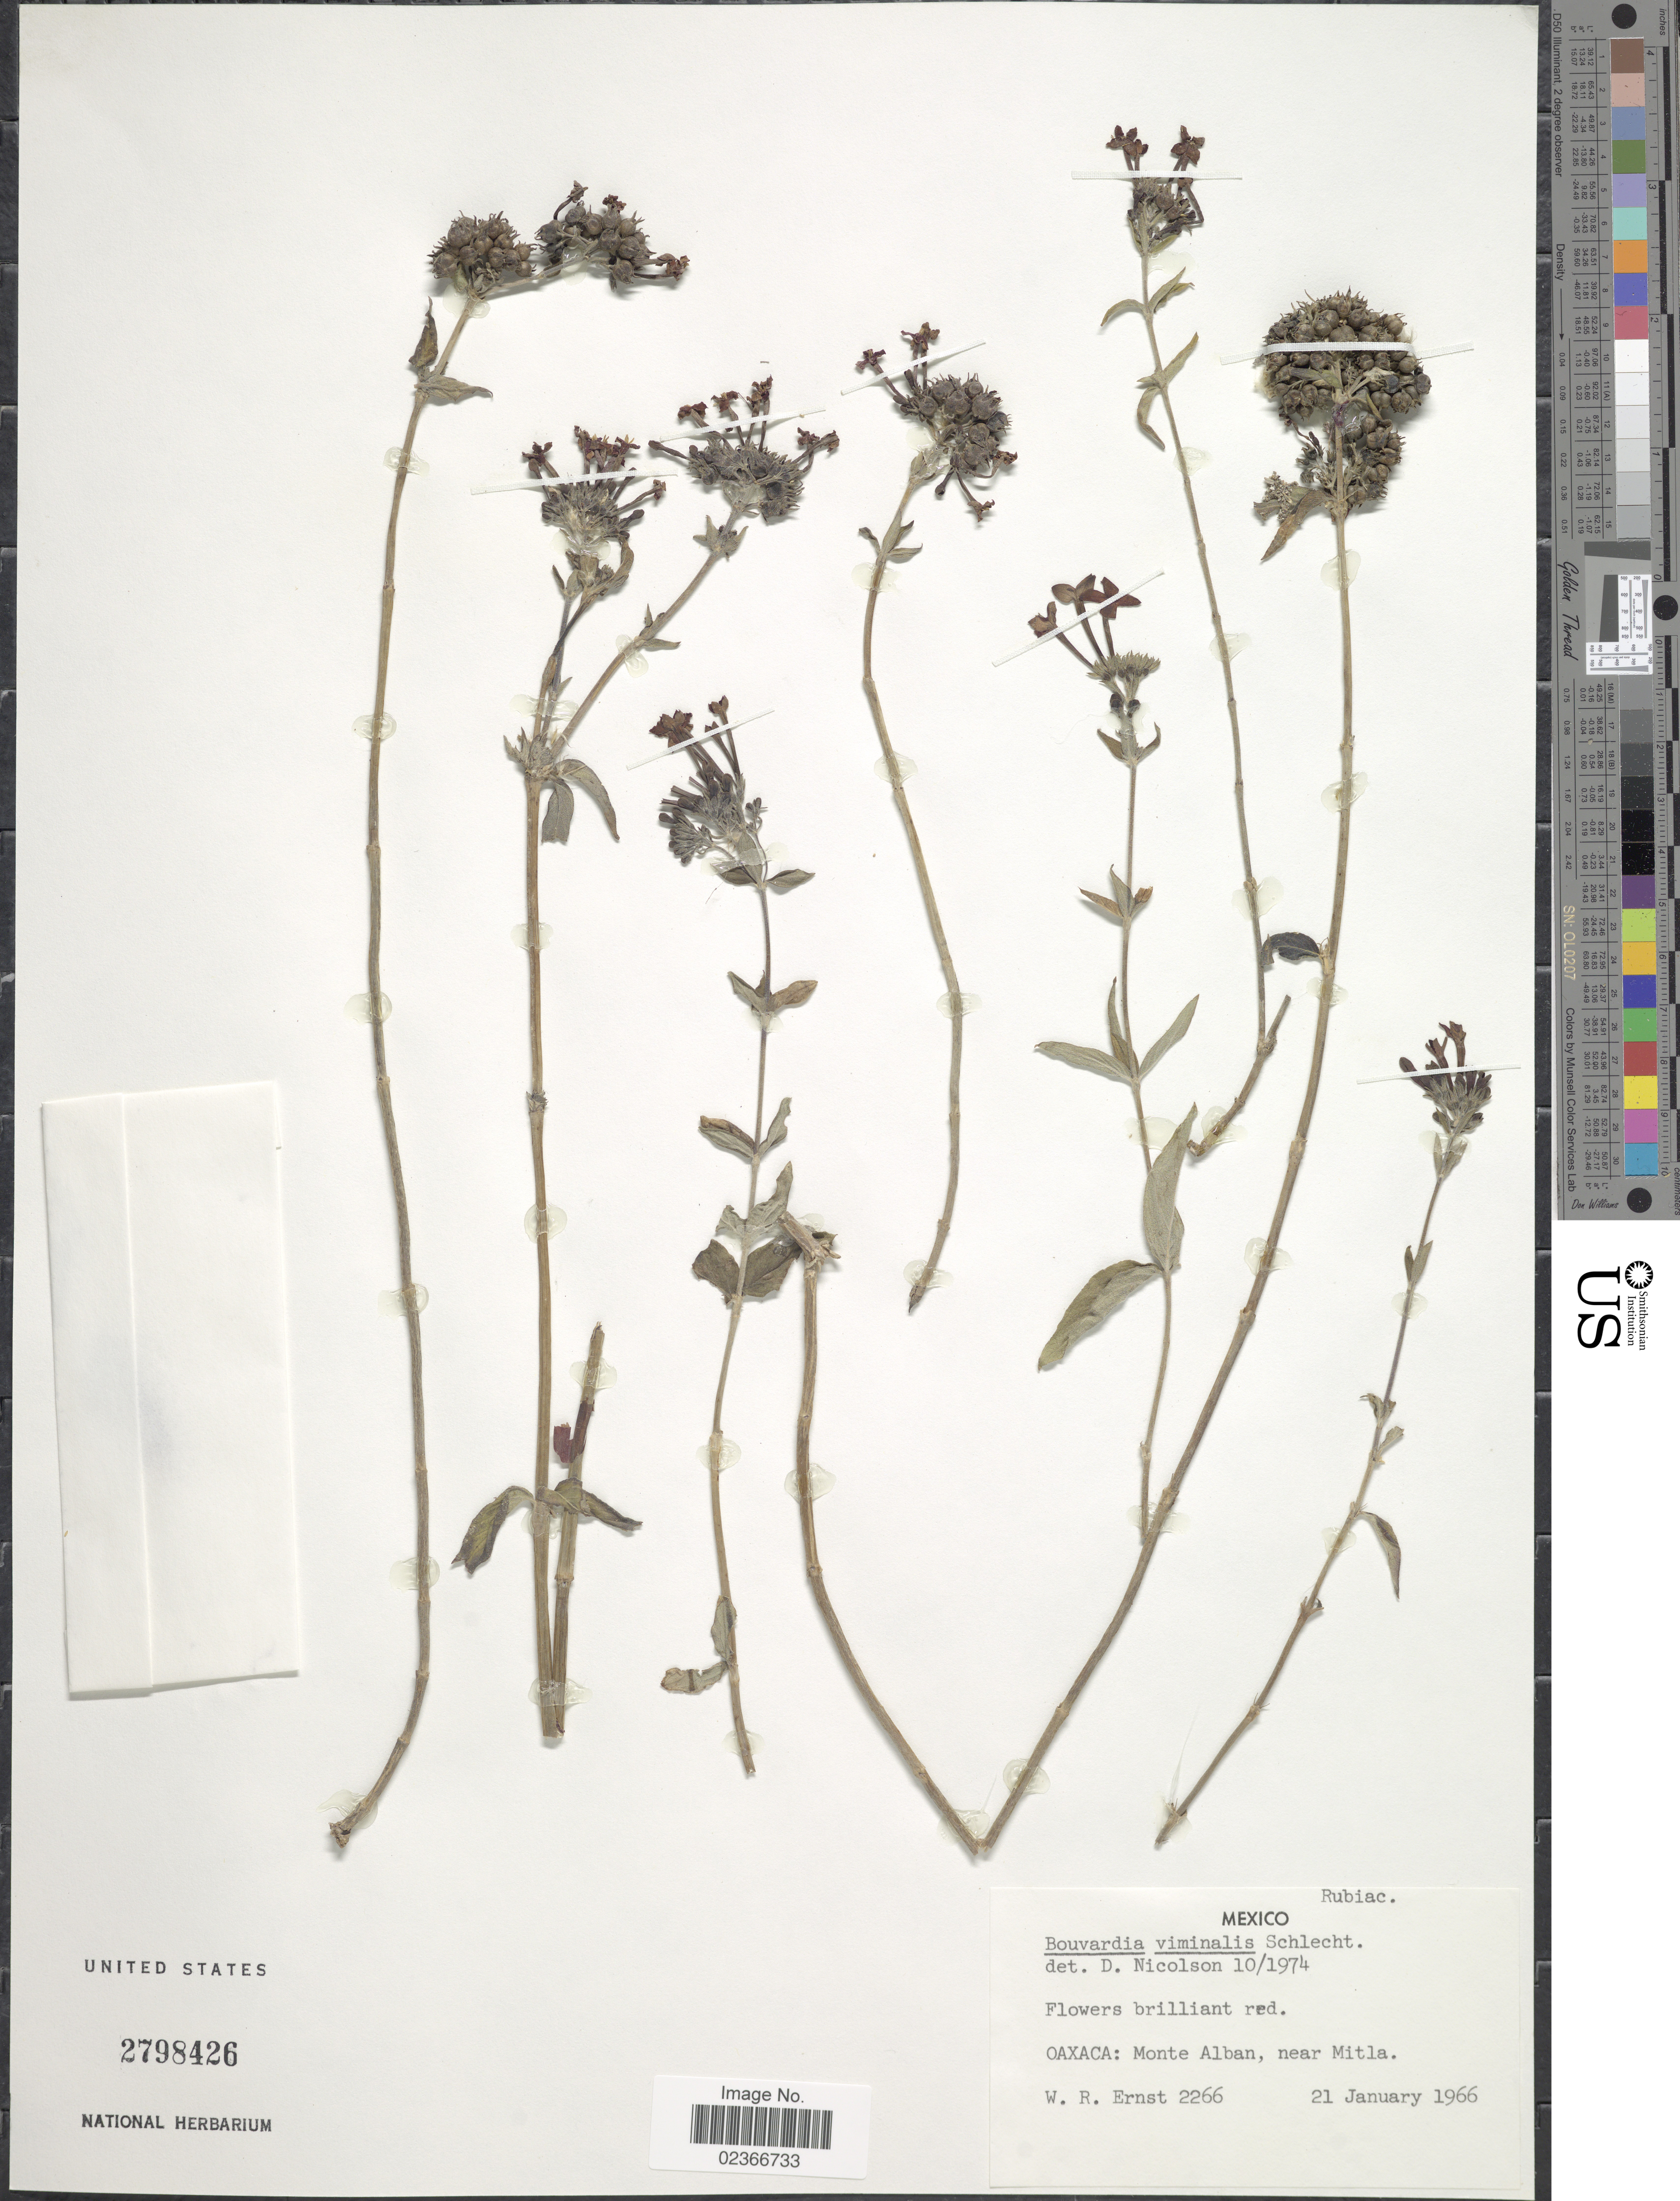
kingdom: Plantae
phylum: Tracheophyta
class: Magnoliopsida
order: Gentianales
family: Rubiaceae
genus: Bouvardia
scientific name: Bouvardia viminalis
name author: Schltdl.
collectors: W. R. Ernst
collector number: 2266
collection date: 1966-01-21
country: Mexico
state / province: Oaxaca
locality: Monte Alban, near Mitla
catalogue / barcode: US 2798426